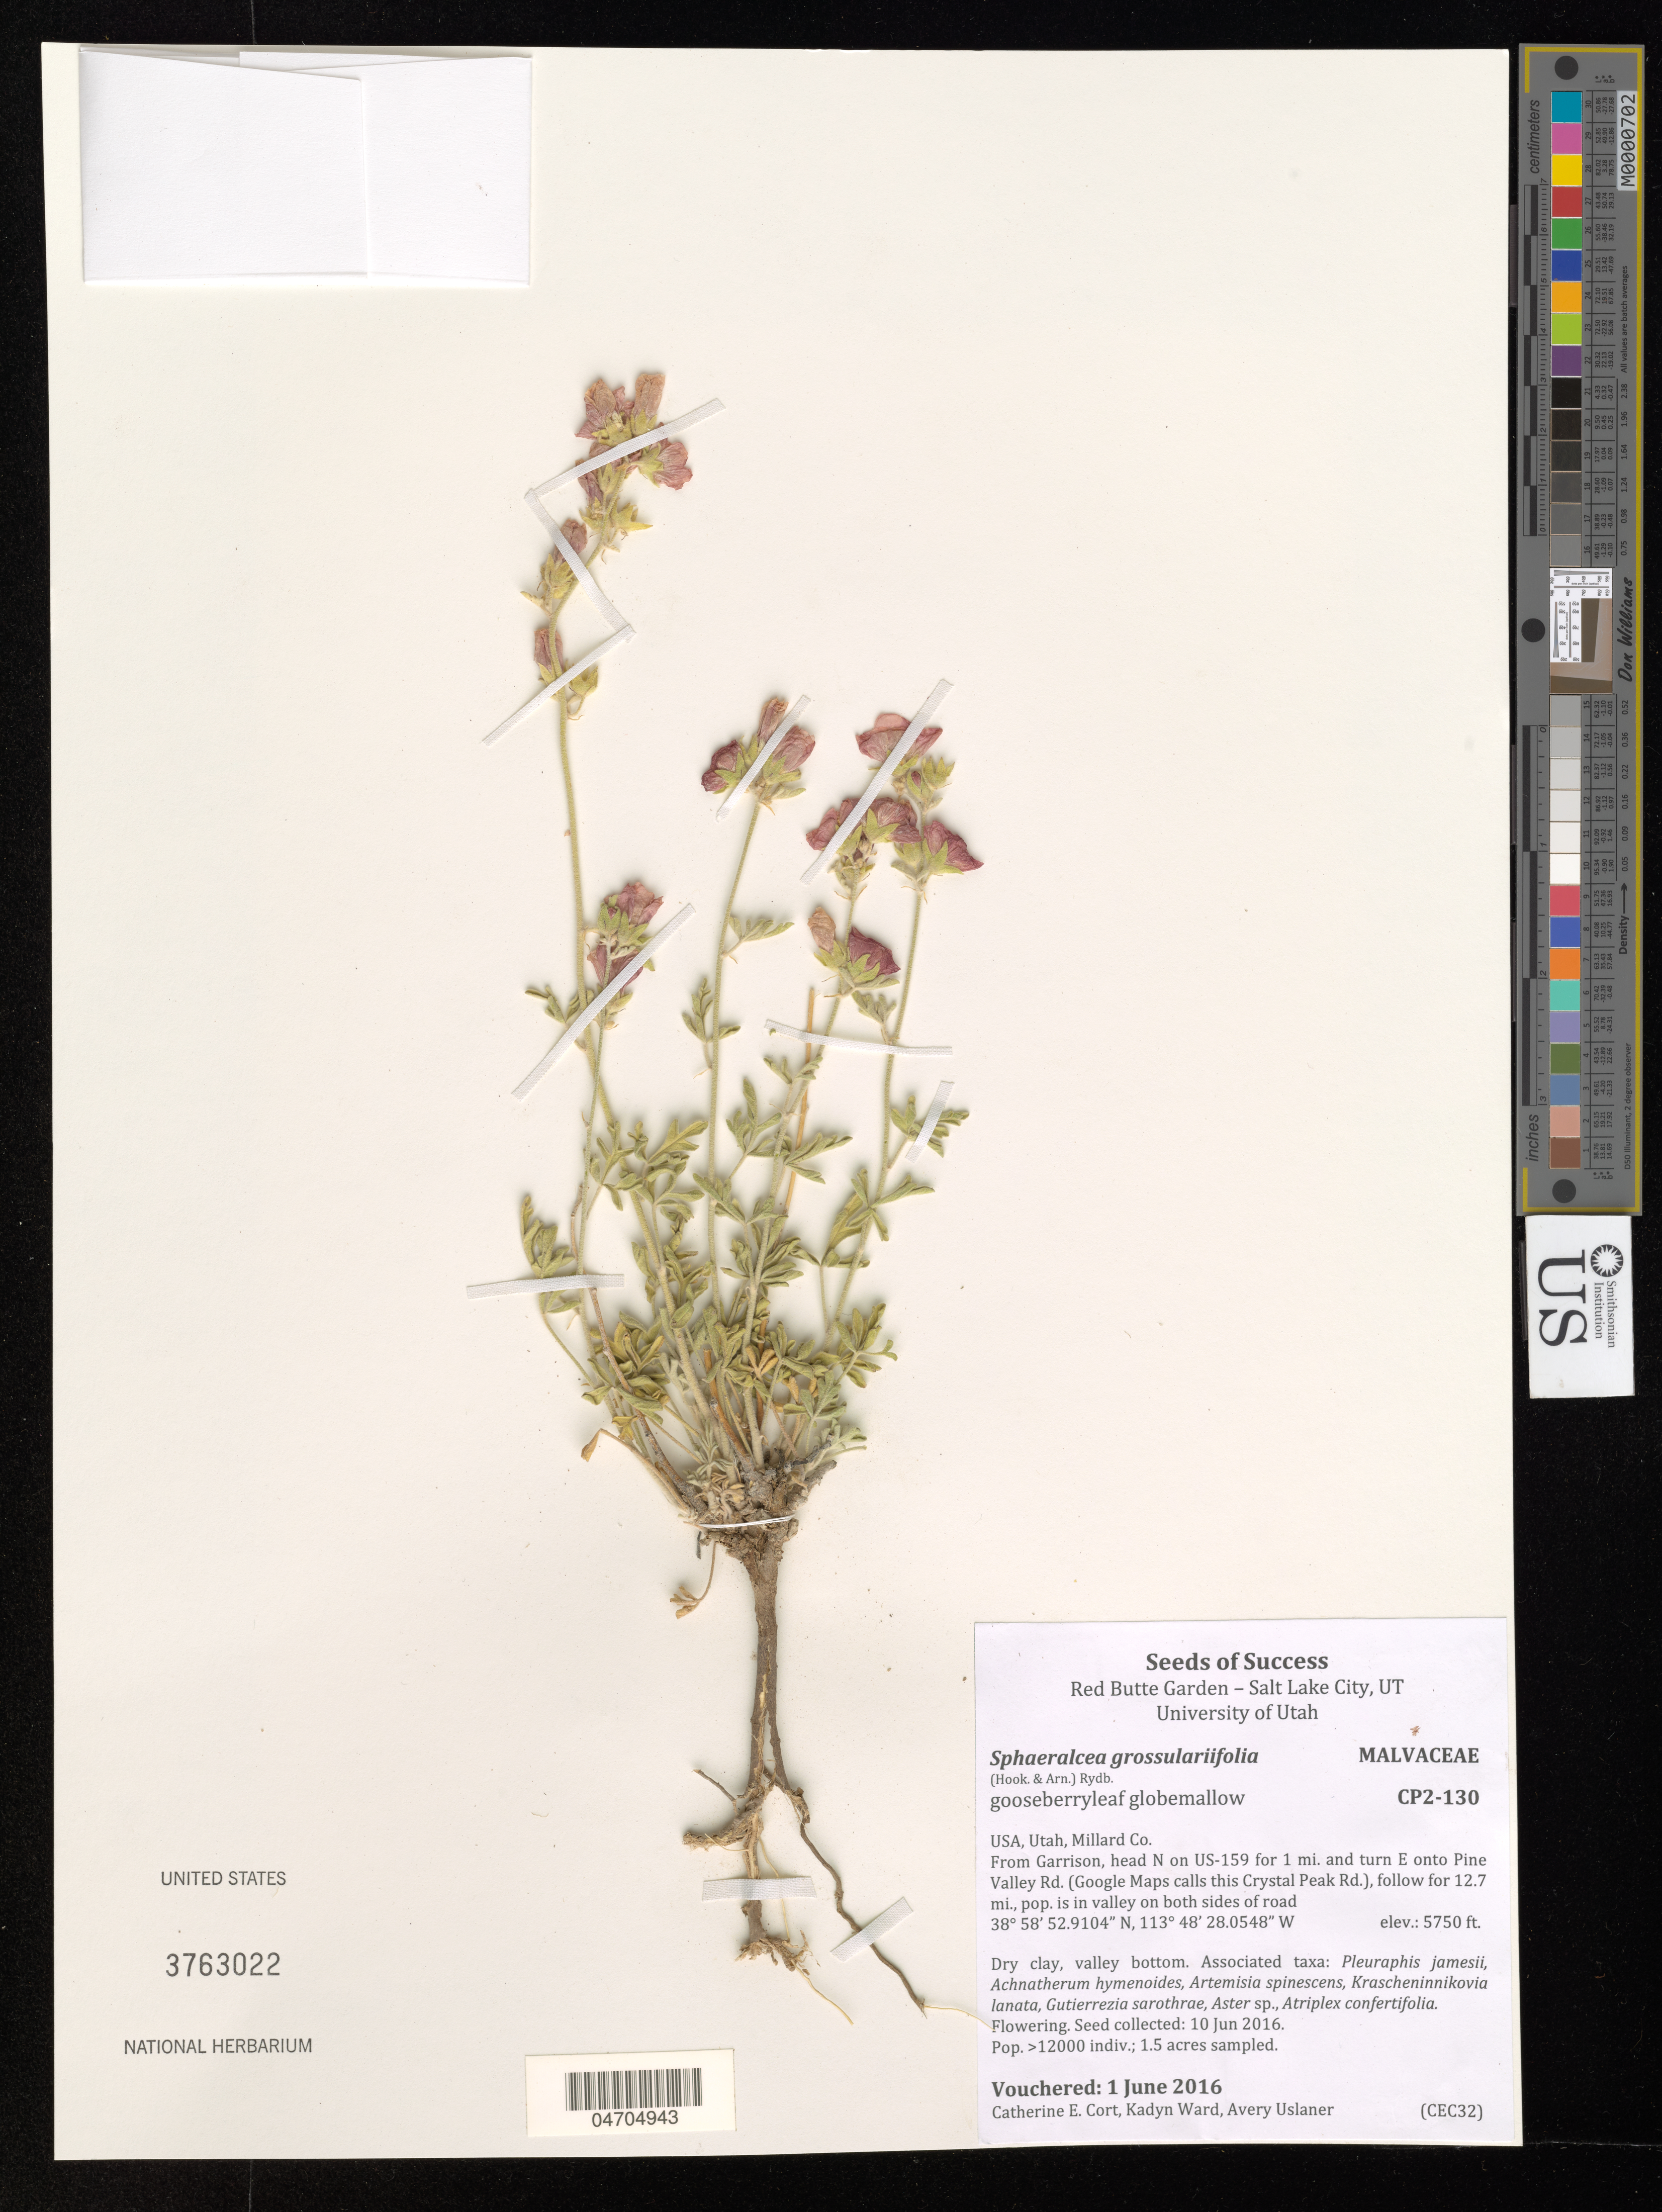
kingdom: Plantae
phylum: Tracheophyta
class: Magnoliopsida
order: Malvales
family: Malvaceae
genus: Sphaeralcea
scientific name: Sphaeralcea grossulariifolia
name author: (Hook. & Arn.) Rydb.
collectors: C. Cort, K. Ward & A. Uslaner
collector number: CP2-130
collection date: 2016-06-01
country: United States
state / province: Utah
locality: Millard Co. From Garrison, head N on US-159 for 1 mi. and turn E onto Pine Valley Rd. (Google Maps calls this Crystal Peak Rd.), follow for 12.7 mi., pop. is in valley on both sides of road.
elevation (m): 1753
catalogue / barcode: US 3763022